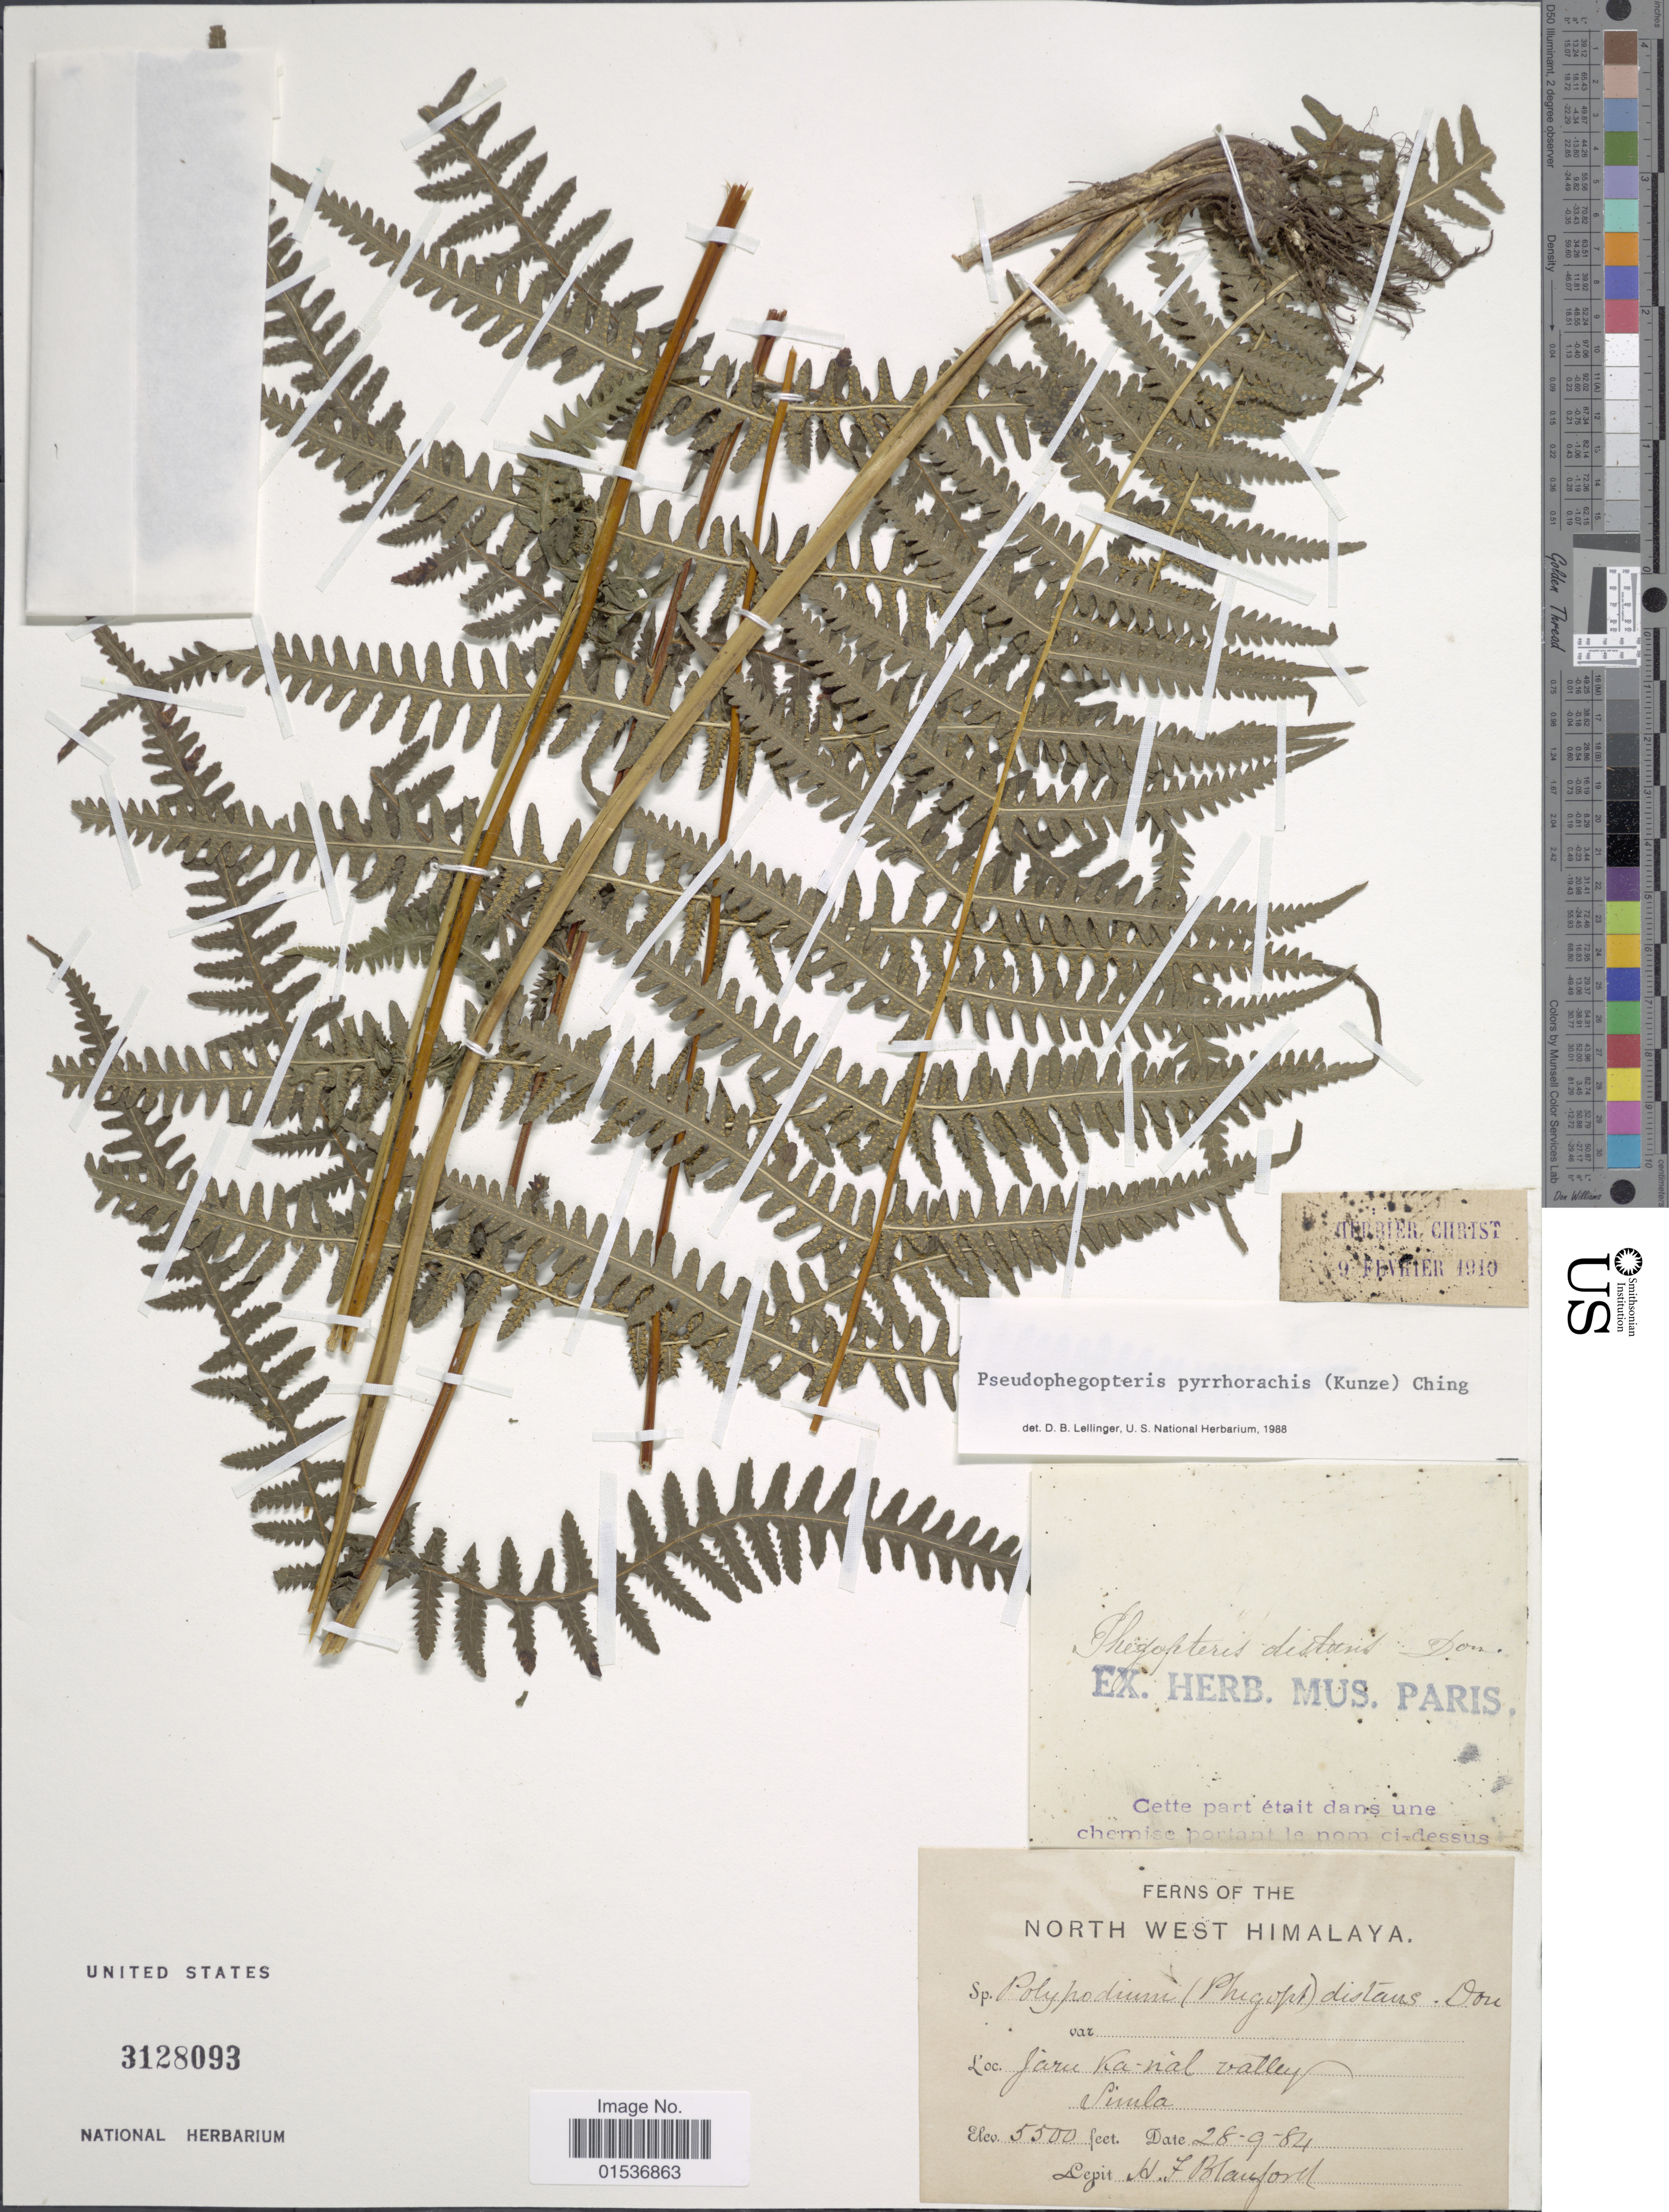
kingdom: Plantae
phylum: Tracheophyta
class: Polypodiopsida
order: Polypodiales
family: Thelypteridaceae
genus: Pseudophegopteris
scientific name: Pseudophegopteris pyrrhorachis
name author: (Kunze) Ching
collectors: H. Blanford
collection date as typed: Transcribed d/m/y: 28/9/84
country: India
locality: North West Himalaya. Jaree Ka-nal valley, Simla.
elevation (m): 1676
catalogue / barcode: US 3128093